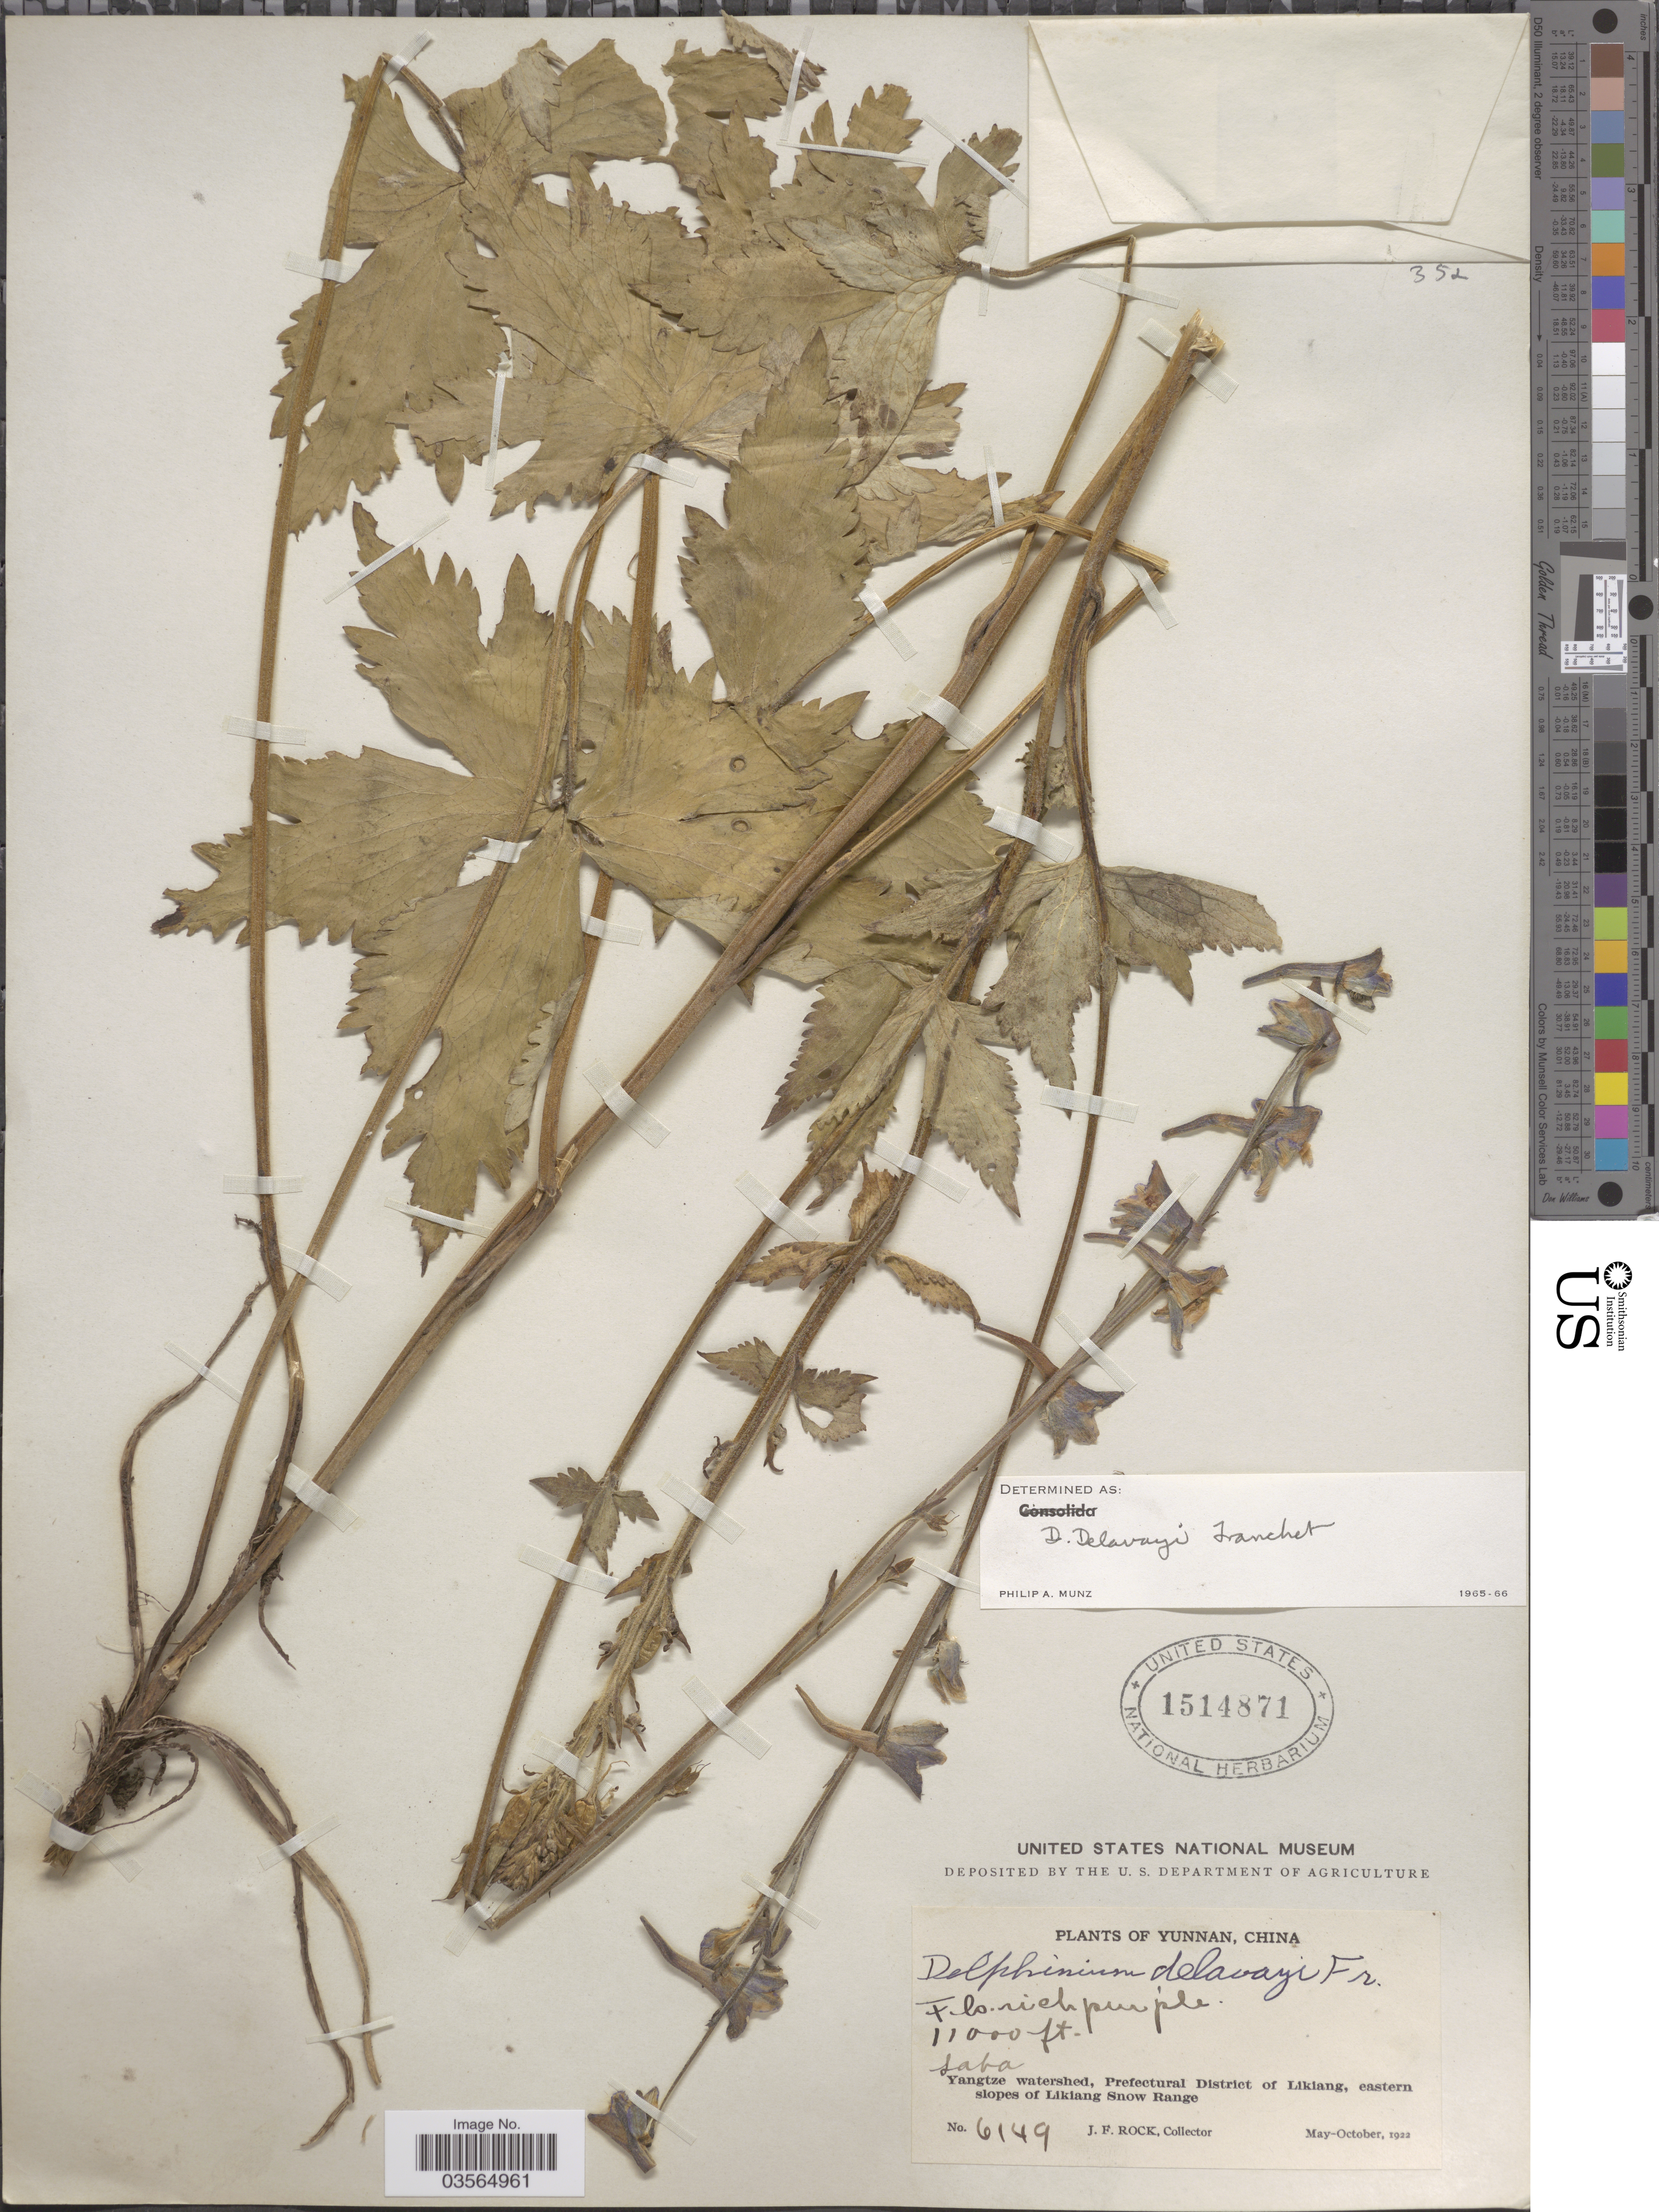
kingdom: Plantae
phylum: Tracheophyta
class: Magnoliopsida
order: Ranunculales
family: Ranunculaceae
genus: Delphinium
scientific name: Delphinium delavayi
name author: Franch.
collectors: J. Rock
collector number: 6149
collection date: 1922-05/1922-10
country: China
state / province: Yunnan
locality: Saba. Yangtze watershed, Prefectural District of Likiang, eastern slopes of Likiang Snow Range.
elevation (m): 3353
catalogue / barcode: US 1514871